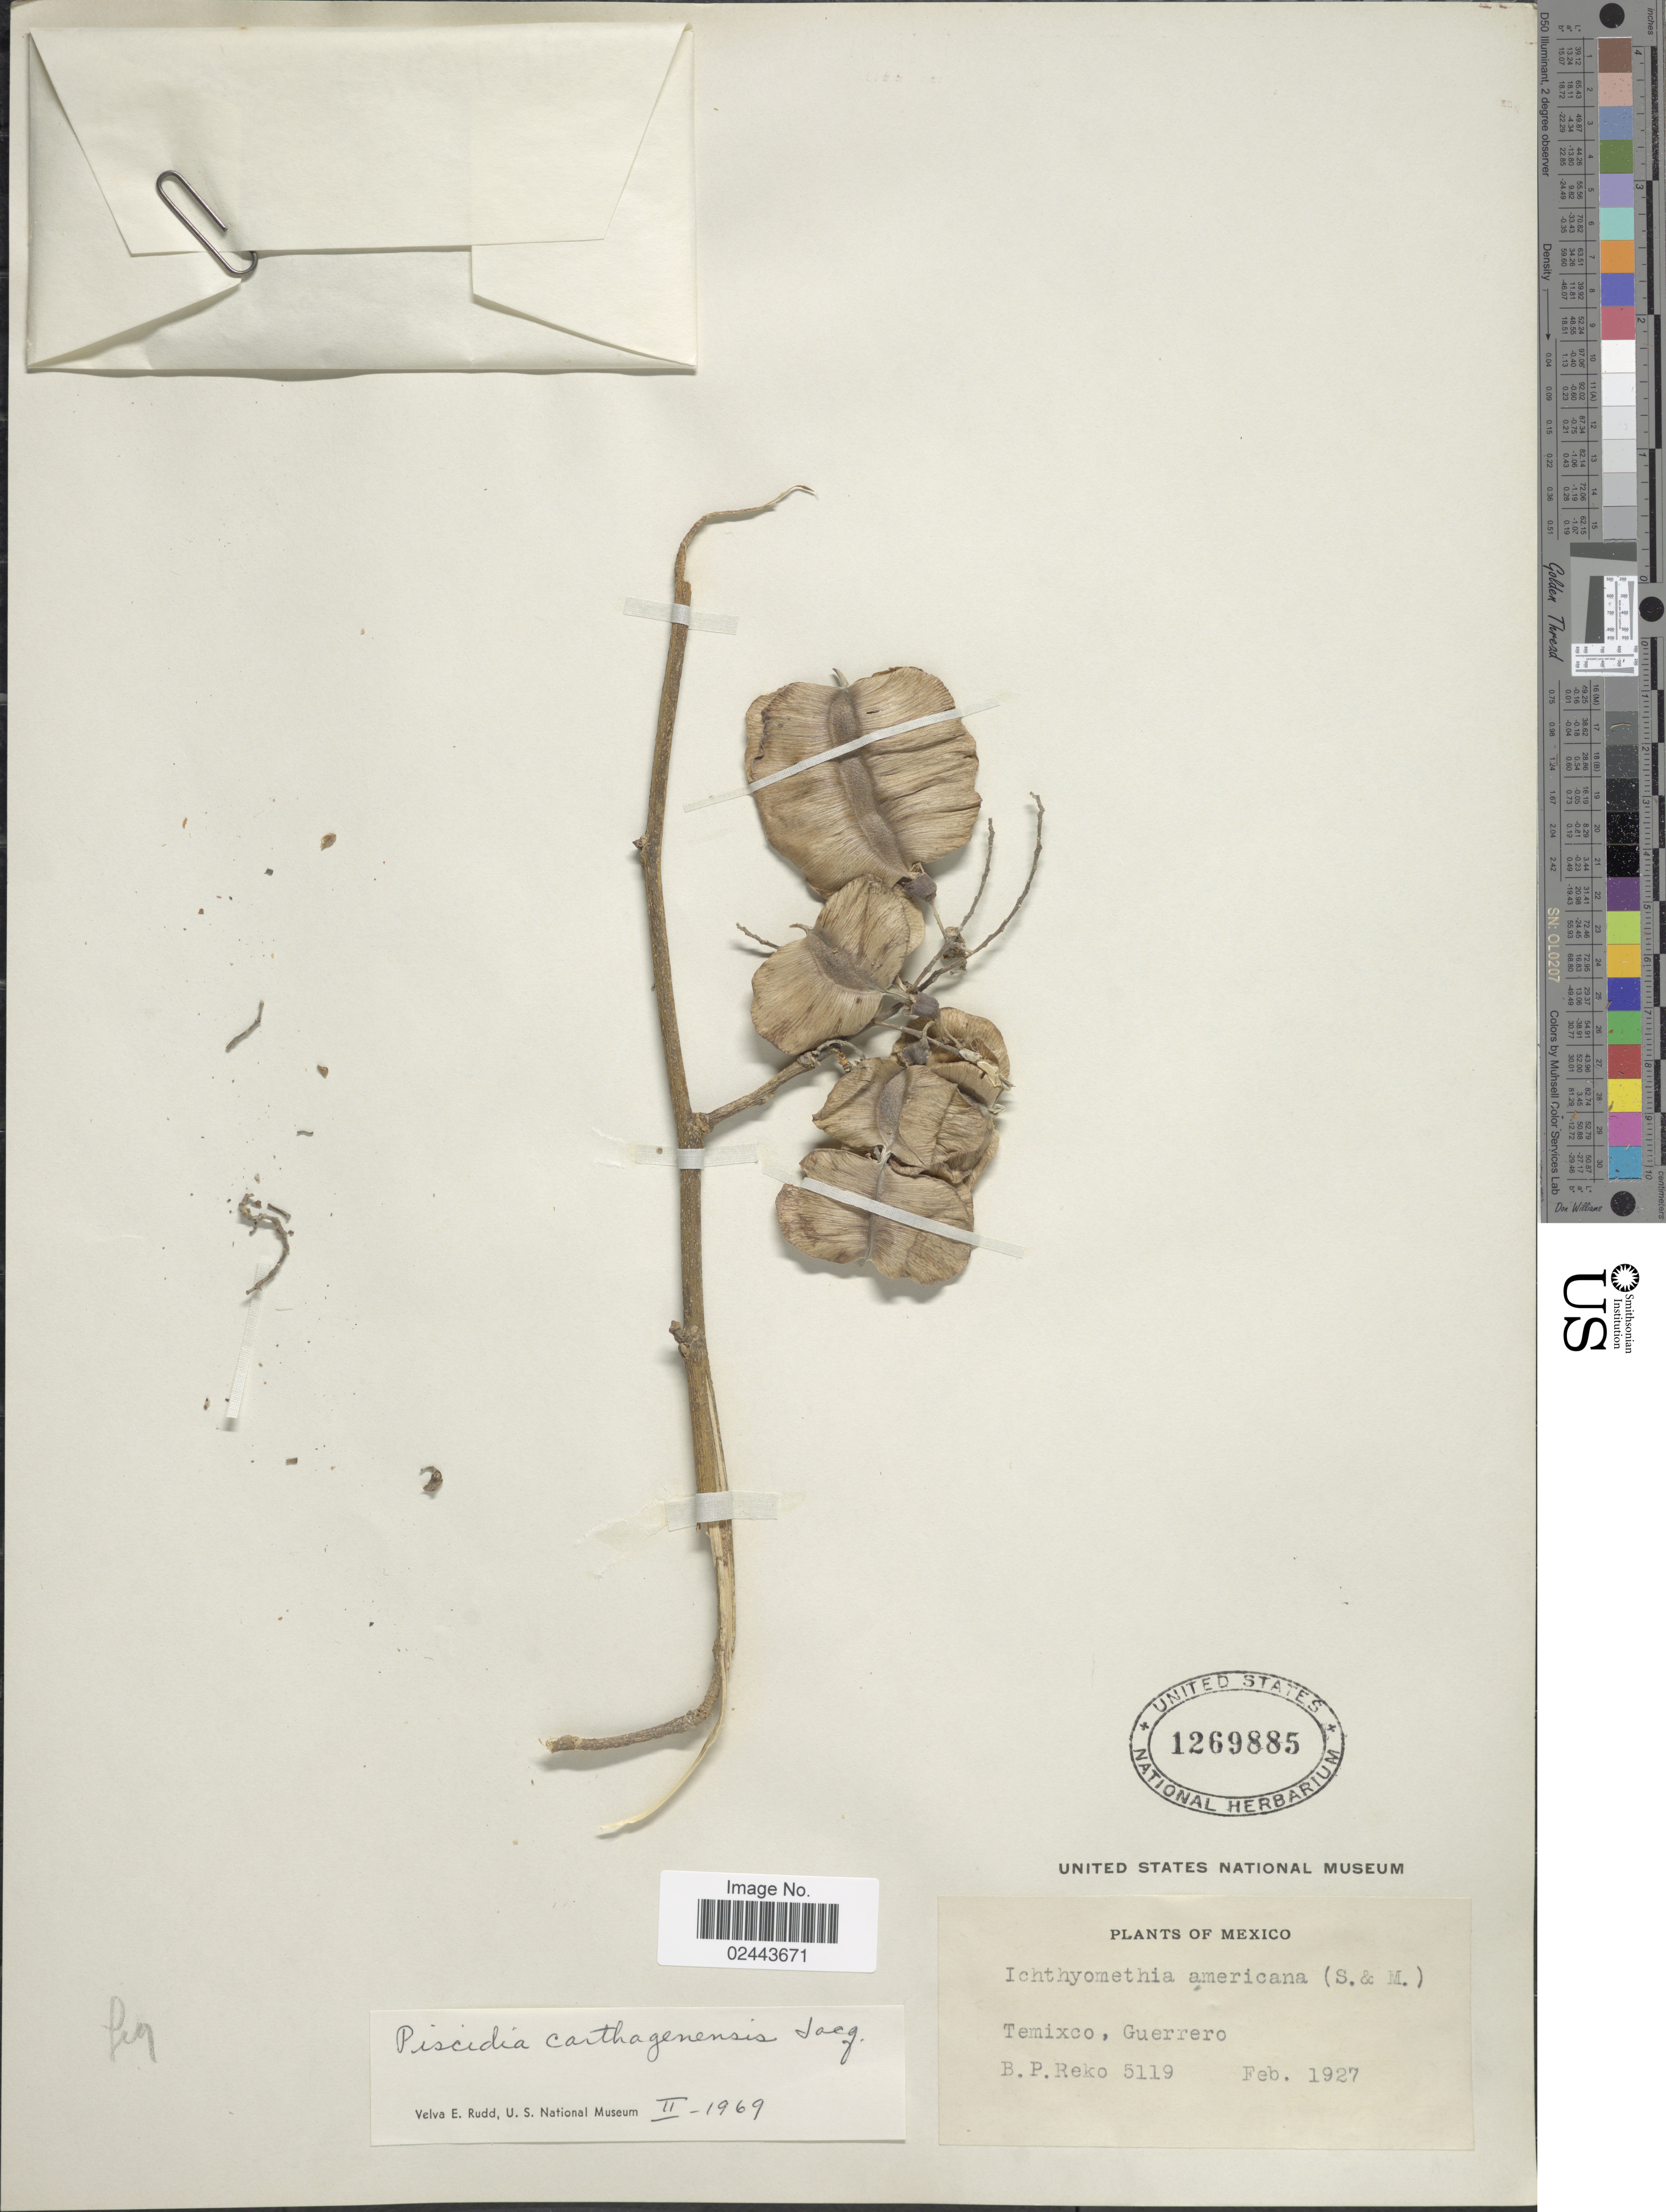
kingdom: Plantae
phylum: Tracheophyta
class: Magnoliopsida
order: Fabales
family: Fabaceae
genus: Piscidia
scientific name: Piscidia carthagenensis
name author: Jacq.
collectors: B. P. Reko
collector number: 5119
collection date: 1927-02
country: Mexico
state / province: Guerrero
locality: Temixco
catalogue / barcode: US 1269885